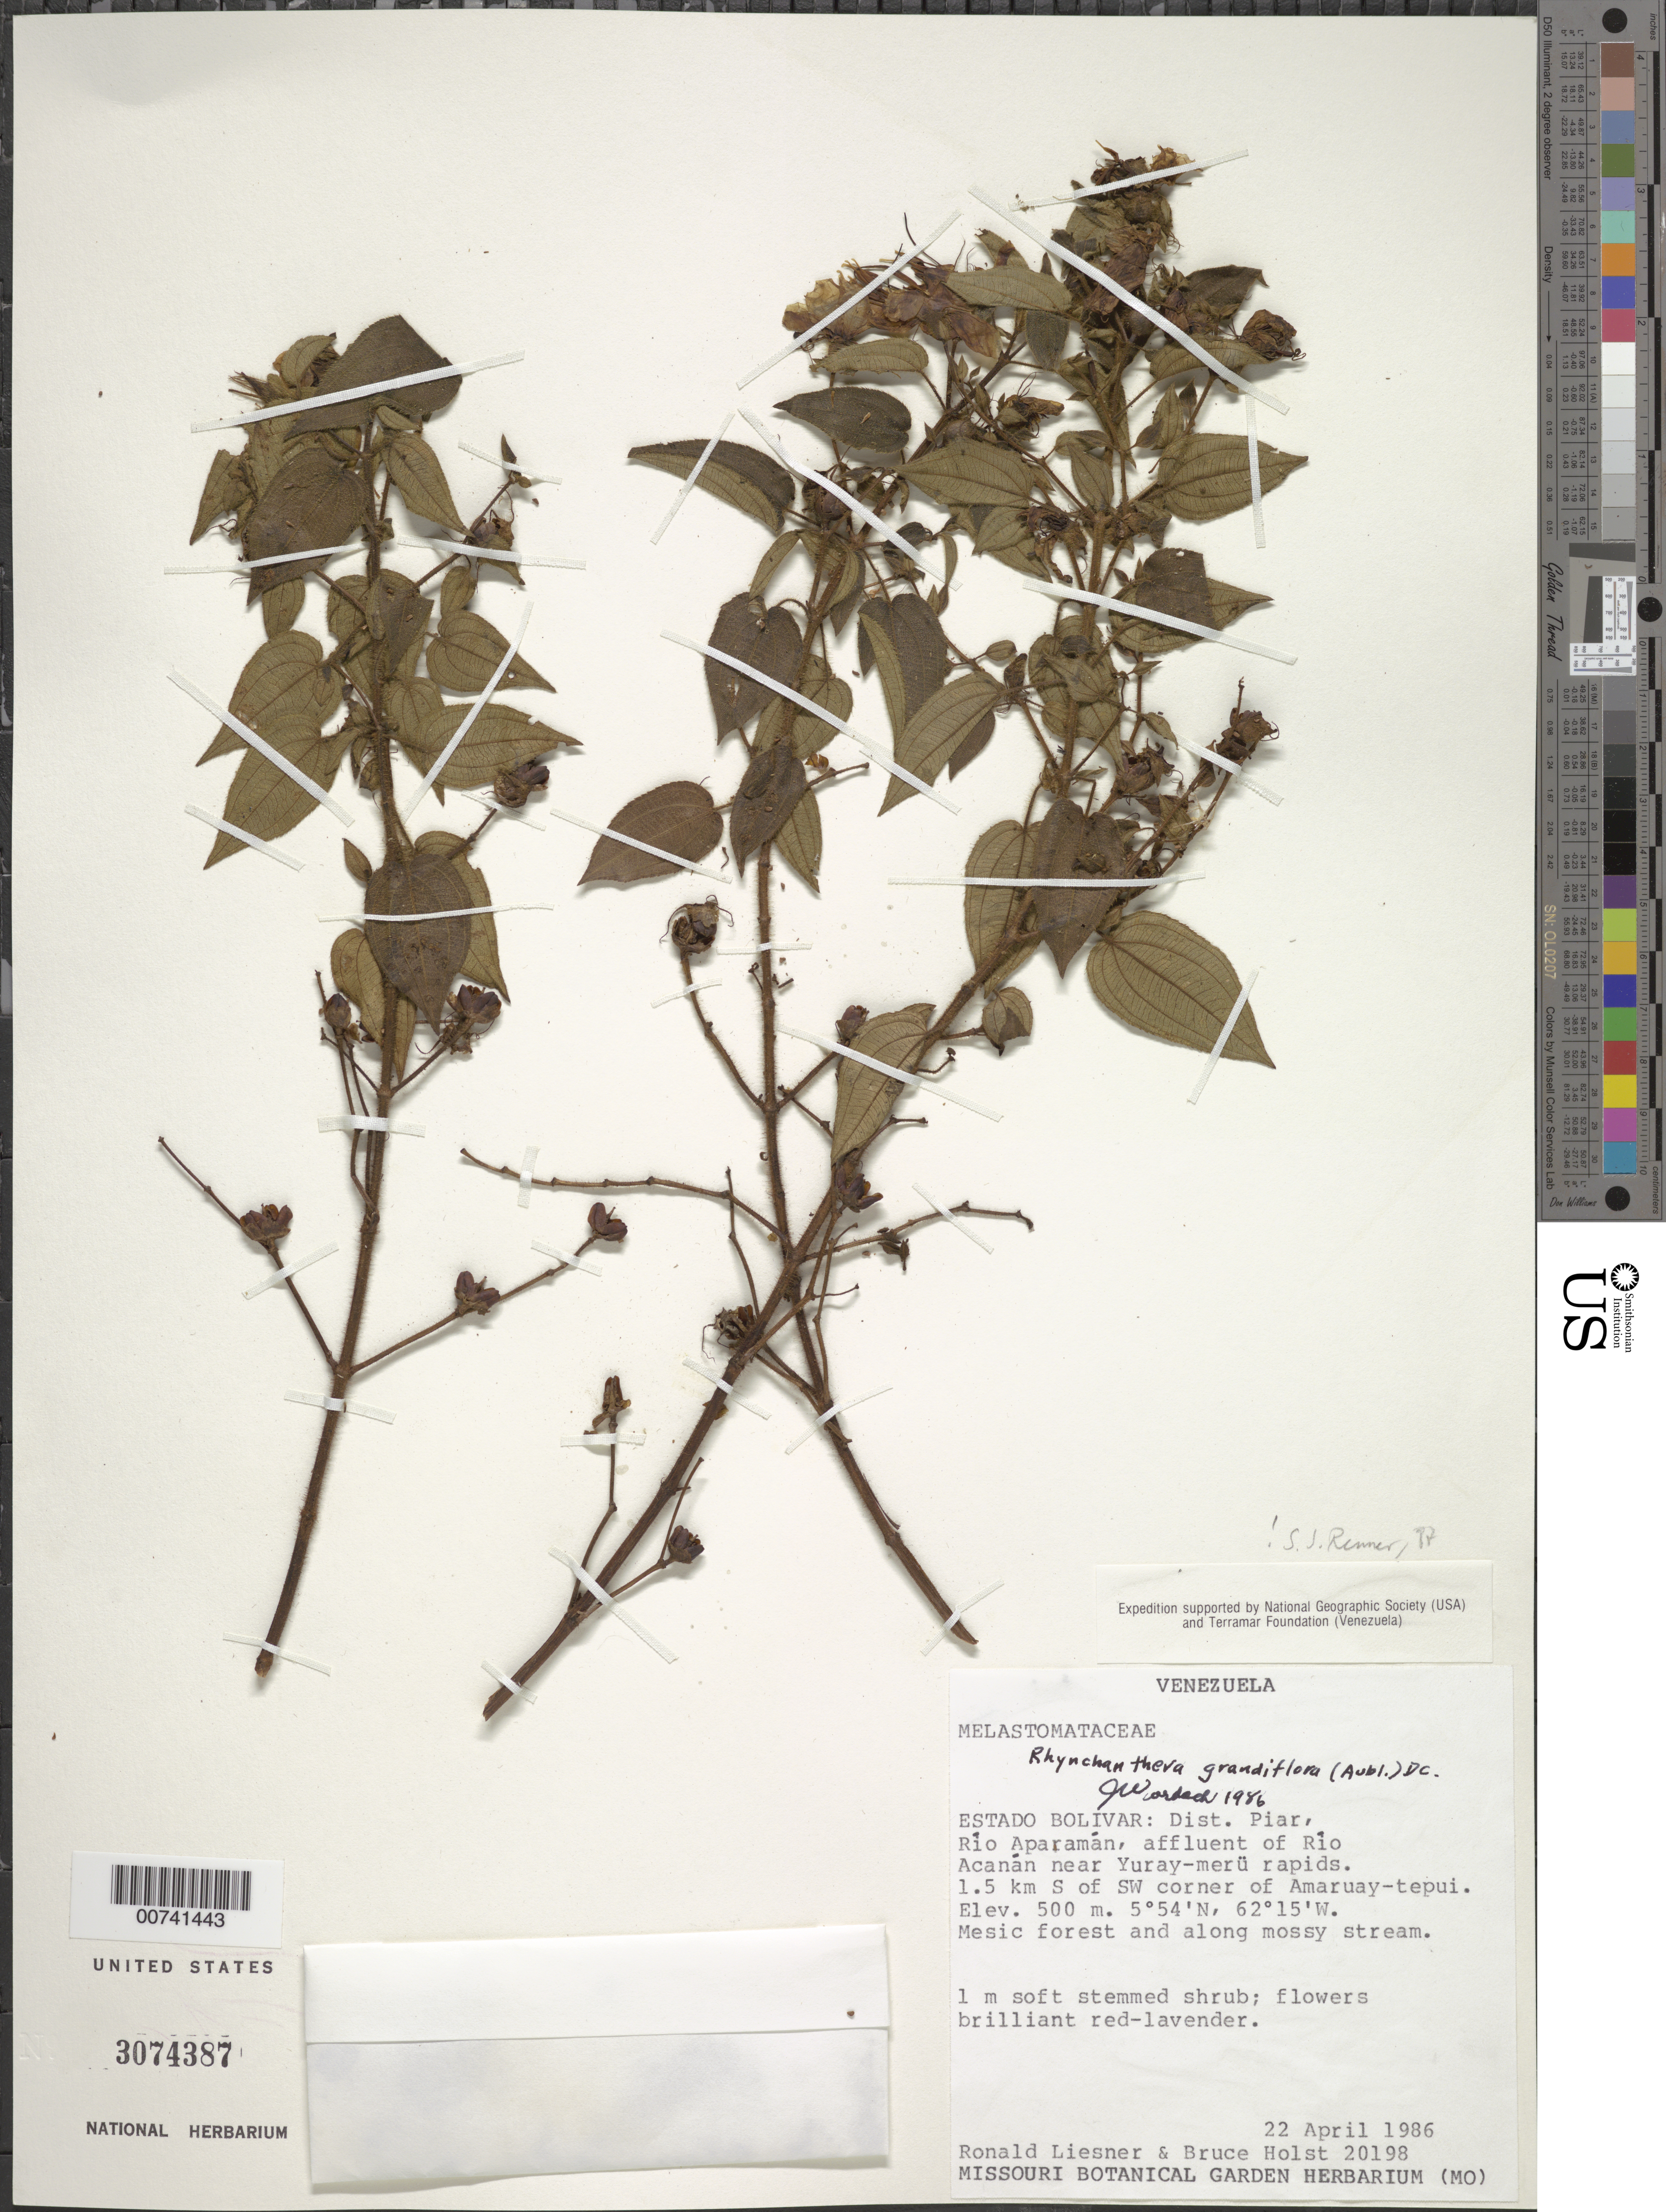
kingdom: Plantae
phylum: Tracheophyta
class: Magnoliopsida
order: Myrtales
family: Melastomataceae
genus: Rhynchanthera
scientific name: Rhynchanthera grandiflora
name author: (Aubl.) DC.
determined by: Renner, S. S.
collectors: R. L. Liesner & B. Holst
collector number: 20198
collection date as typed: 22-Apr-86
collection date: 1986-04-22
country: Venezuela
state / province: Bolívar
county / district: Piar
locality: Río Aparamán, affluent of Río Acanan, near Yuray-meru rapids, 1.5 km S of Amaruay-tepuí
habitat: Mesic forest and along mossy stream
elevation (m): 500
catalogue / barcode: US 3074387